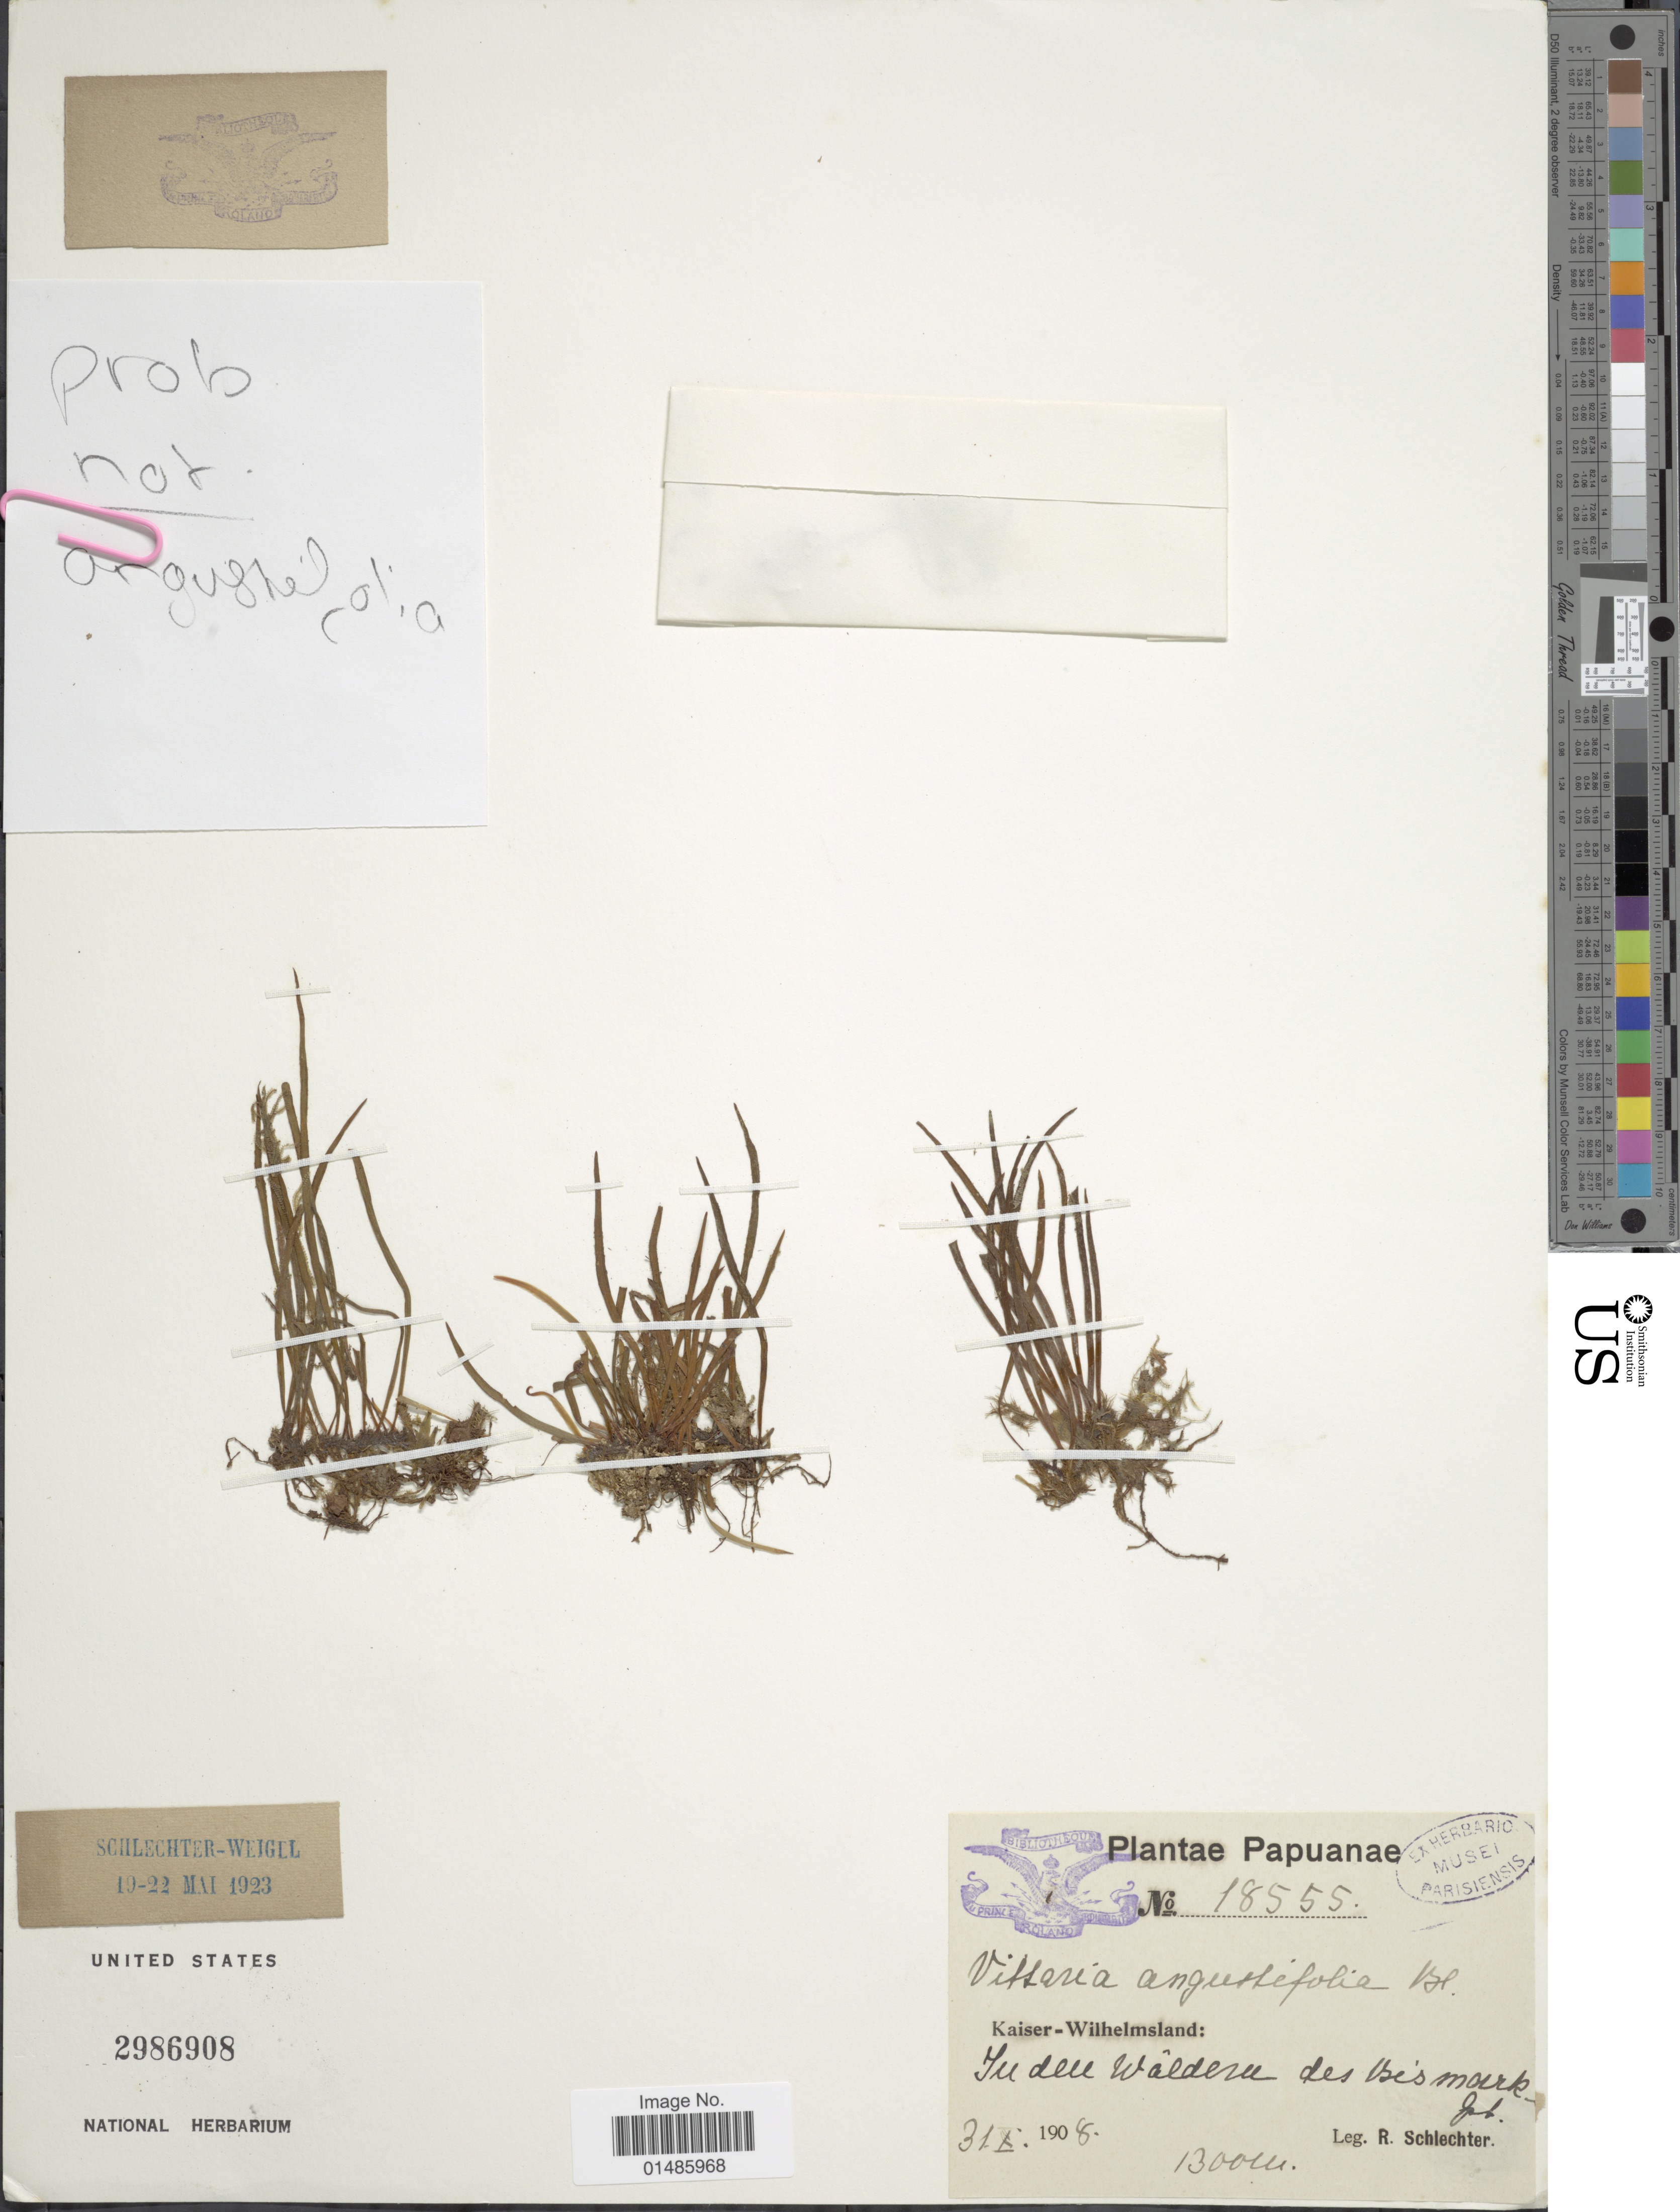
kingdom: Plantae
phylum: Tracheophyta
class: Polypodiopsida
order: Polypodiales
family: Pteridaceae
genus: Haplopteris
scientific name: Haplopteris angustifolia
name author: (Blume) E.H. Crane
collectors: F. R. R. Schlechter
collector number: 18555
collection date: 1908-10-31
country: Papua New Guinea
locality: Kaiser-Wilhelmsland: In den Wäldern des Bismarck-geb.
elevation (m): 1300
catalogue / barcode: US 2986908